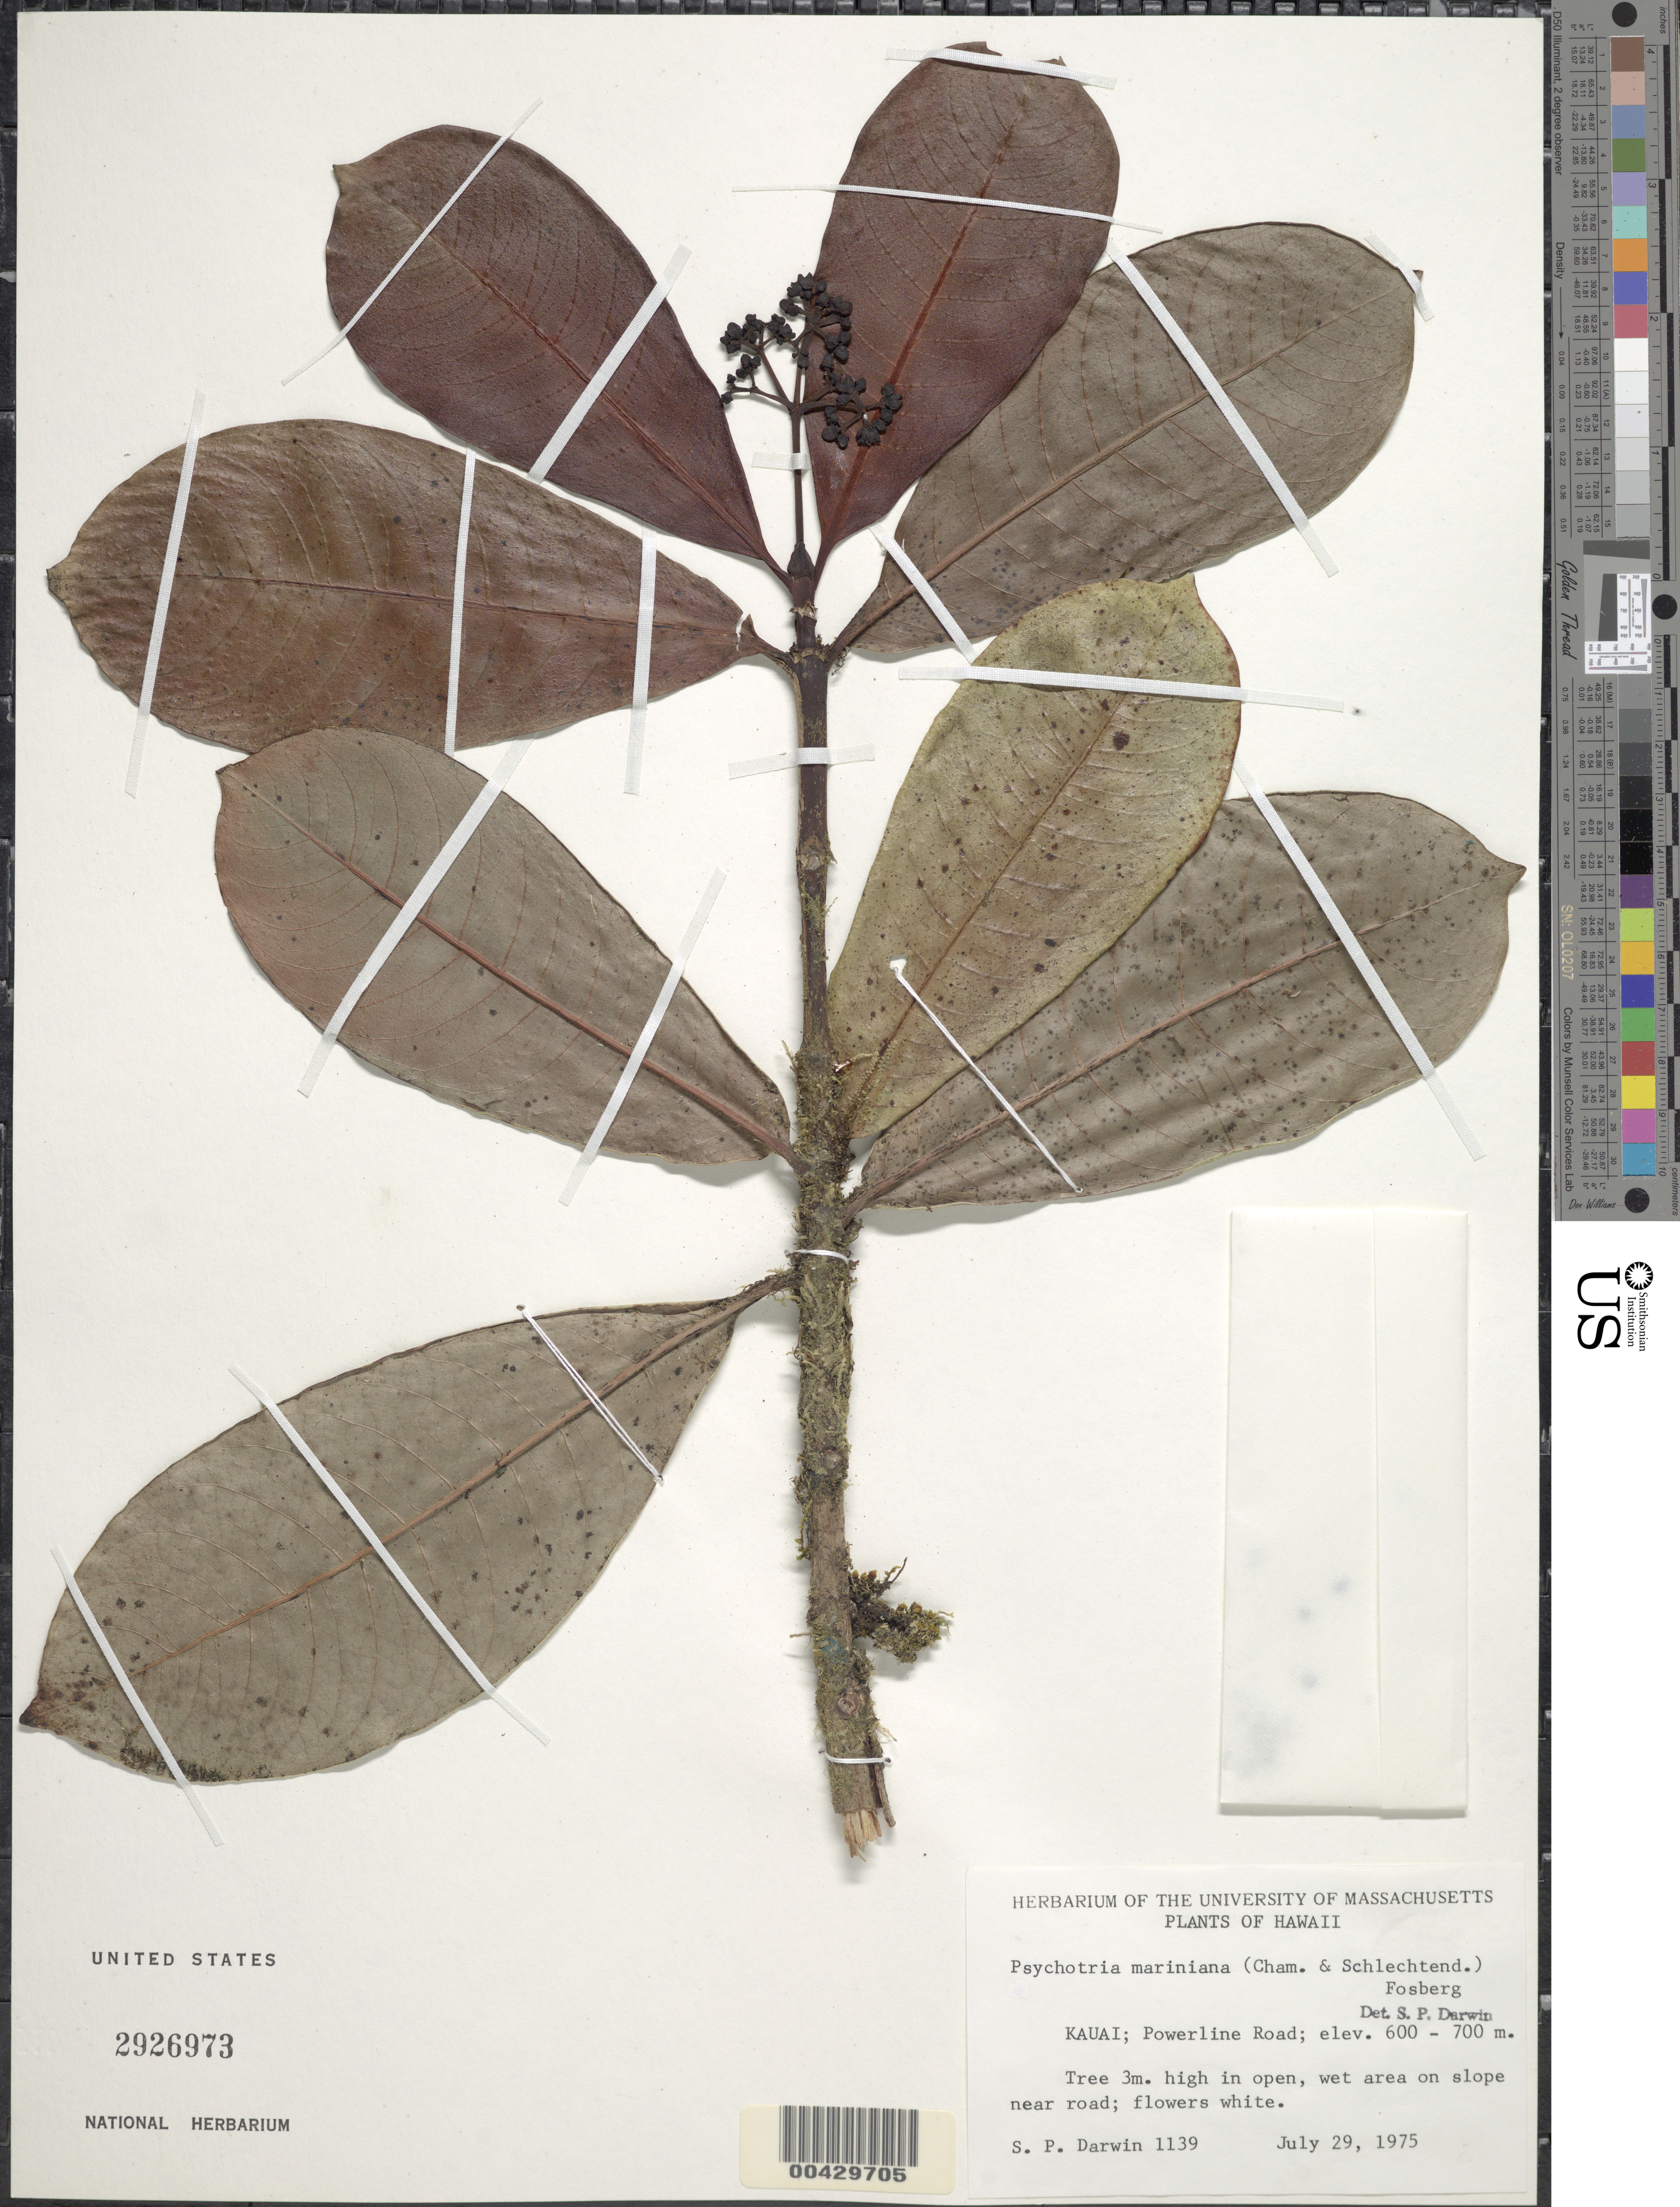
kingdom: Plantae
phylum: Tracheophyta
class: Magnoliopsida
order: Gentianales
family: Rubiaceae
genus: Psychotria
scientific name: Psychotria mariniana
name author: (Cham. & Schltdl.) Fosberg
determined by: Darwin, S. P.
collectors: S. P. Darwin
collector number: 1139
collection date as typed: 29 Jul 1975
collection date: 1975-07-29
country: United States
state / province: Hawaii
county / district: Kauai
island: Kaua'i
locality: Powerline Road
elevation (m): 600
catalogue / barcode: US 2926973